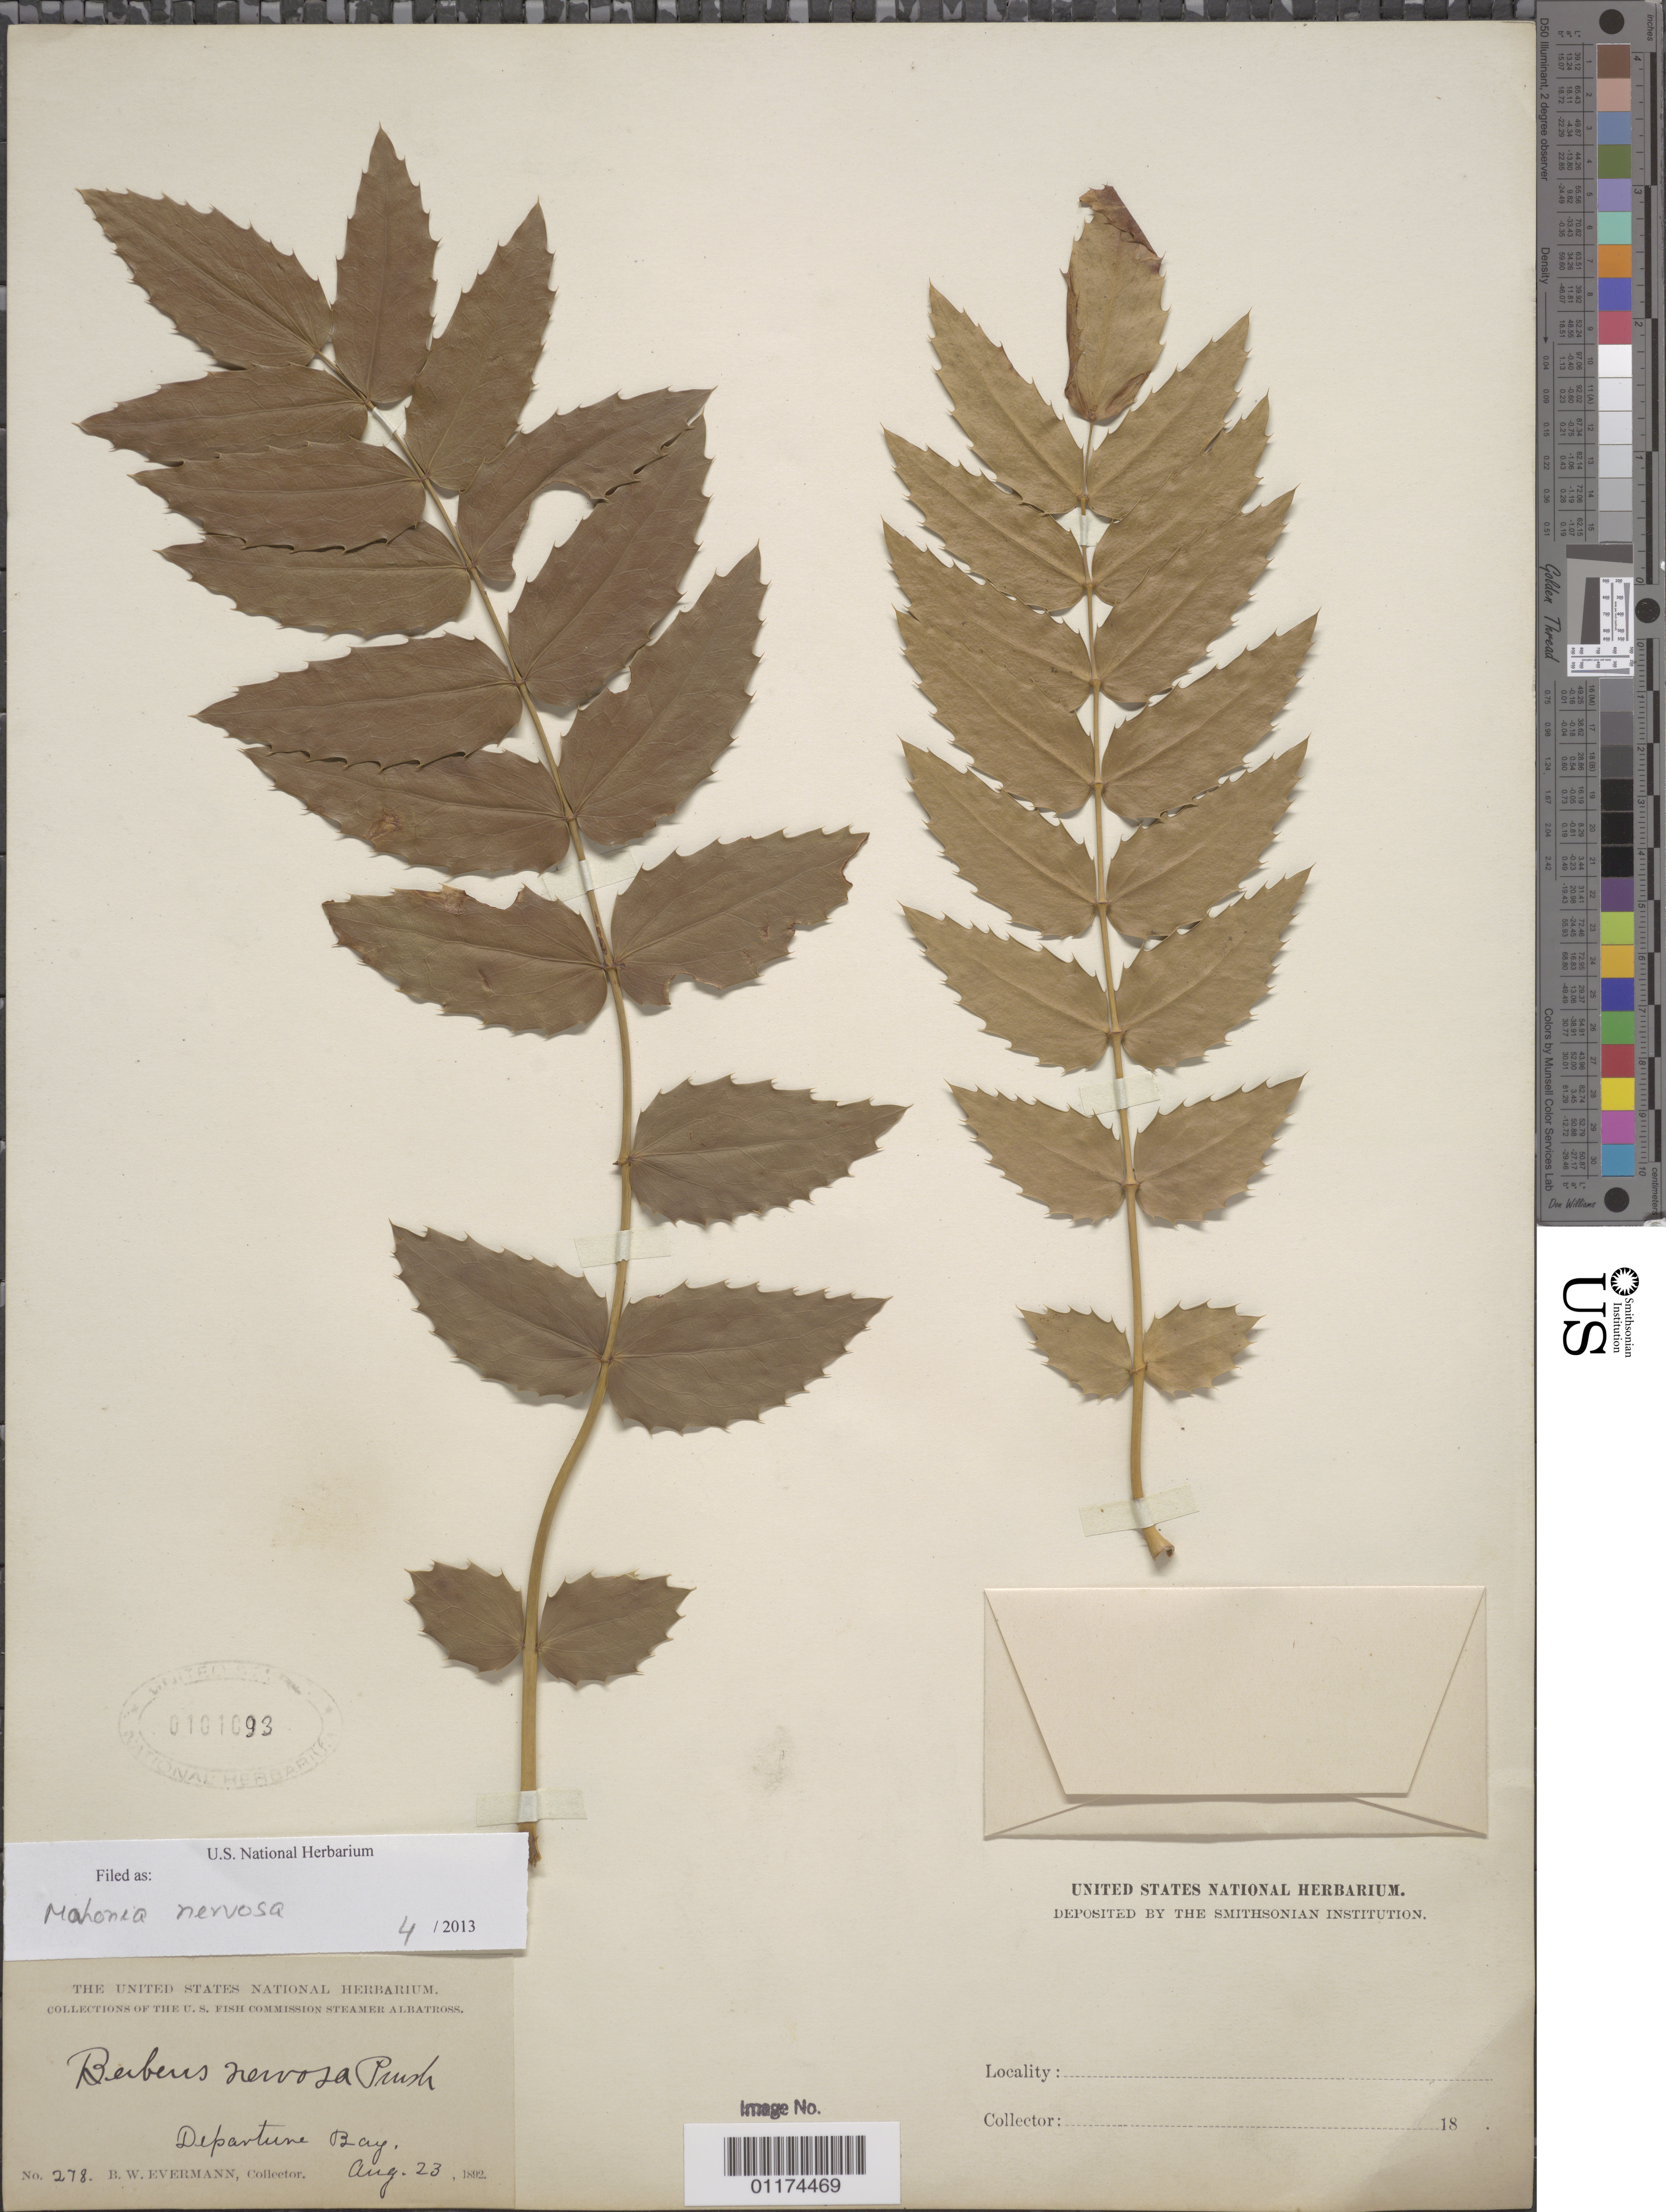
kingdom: Plantae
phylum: Tracheophyta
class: Magnoliopsida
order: Ranunculales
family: Berberidaceae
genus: Mahonia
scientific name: Mahonia nervosa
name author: (Pursh) Nutt.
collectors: B. W. Evermann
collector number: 278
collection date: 1892-08-23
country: United States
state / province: Alaska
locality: Departure Bay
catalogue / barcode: US 101093